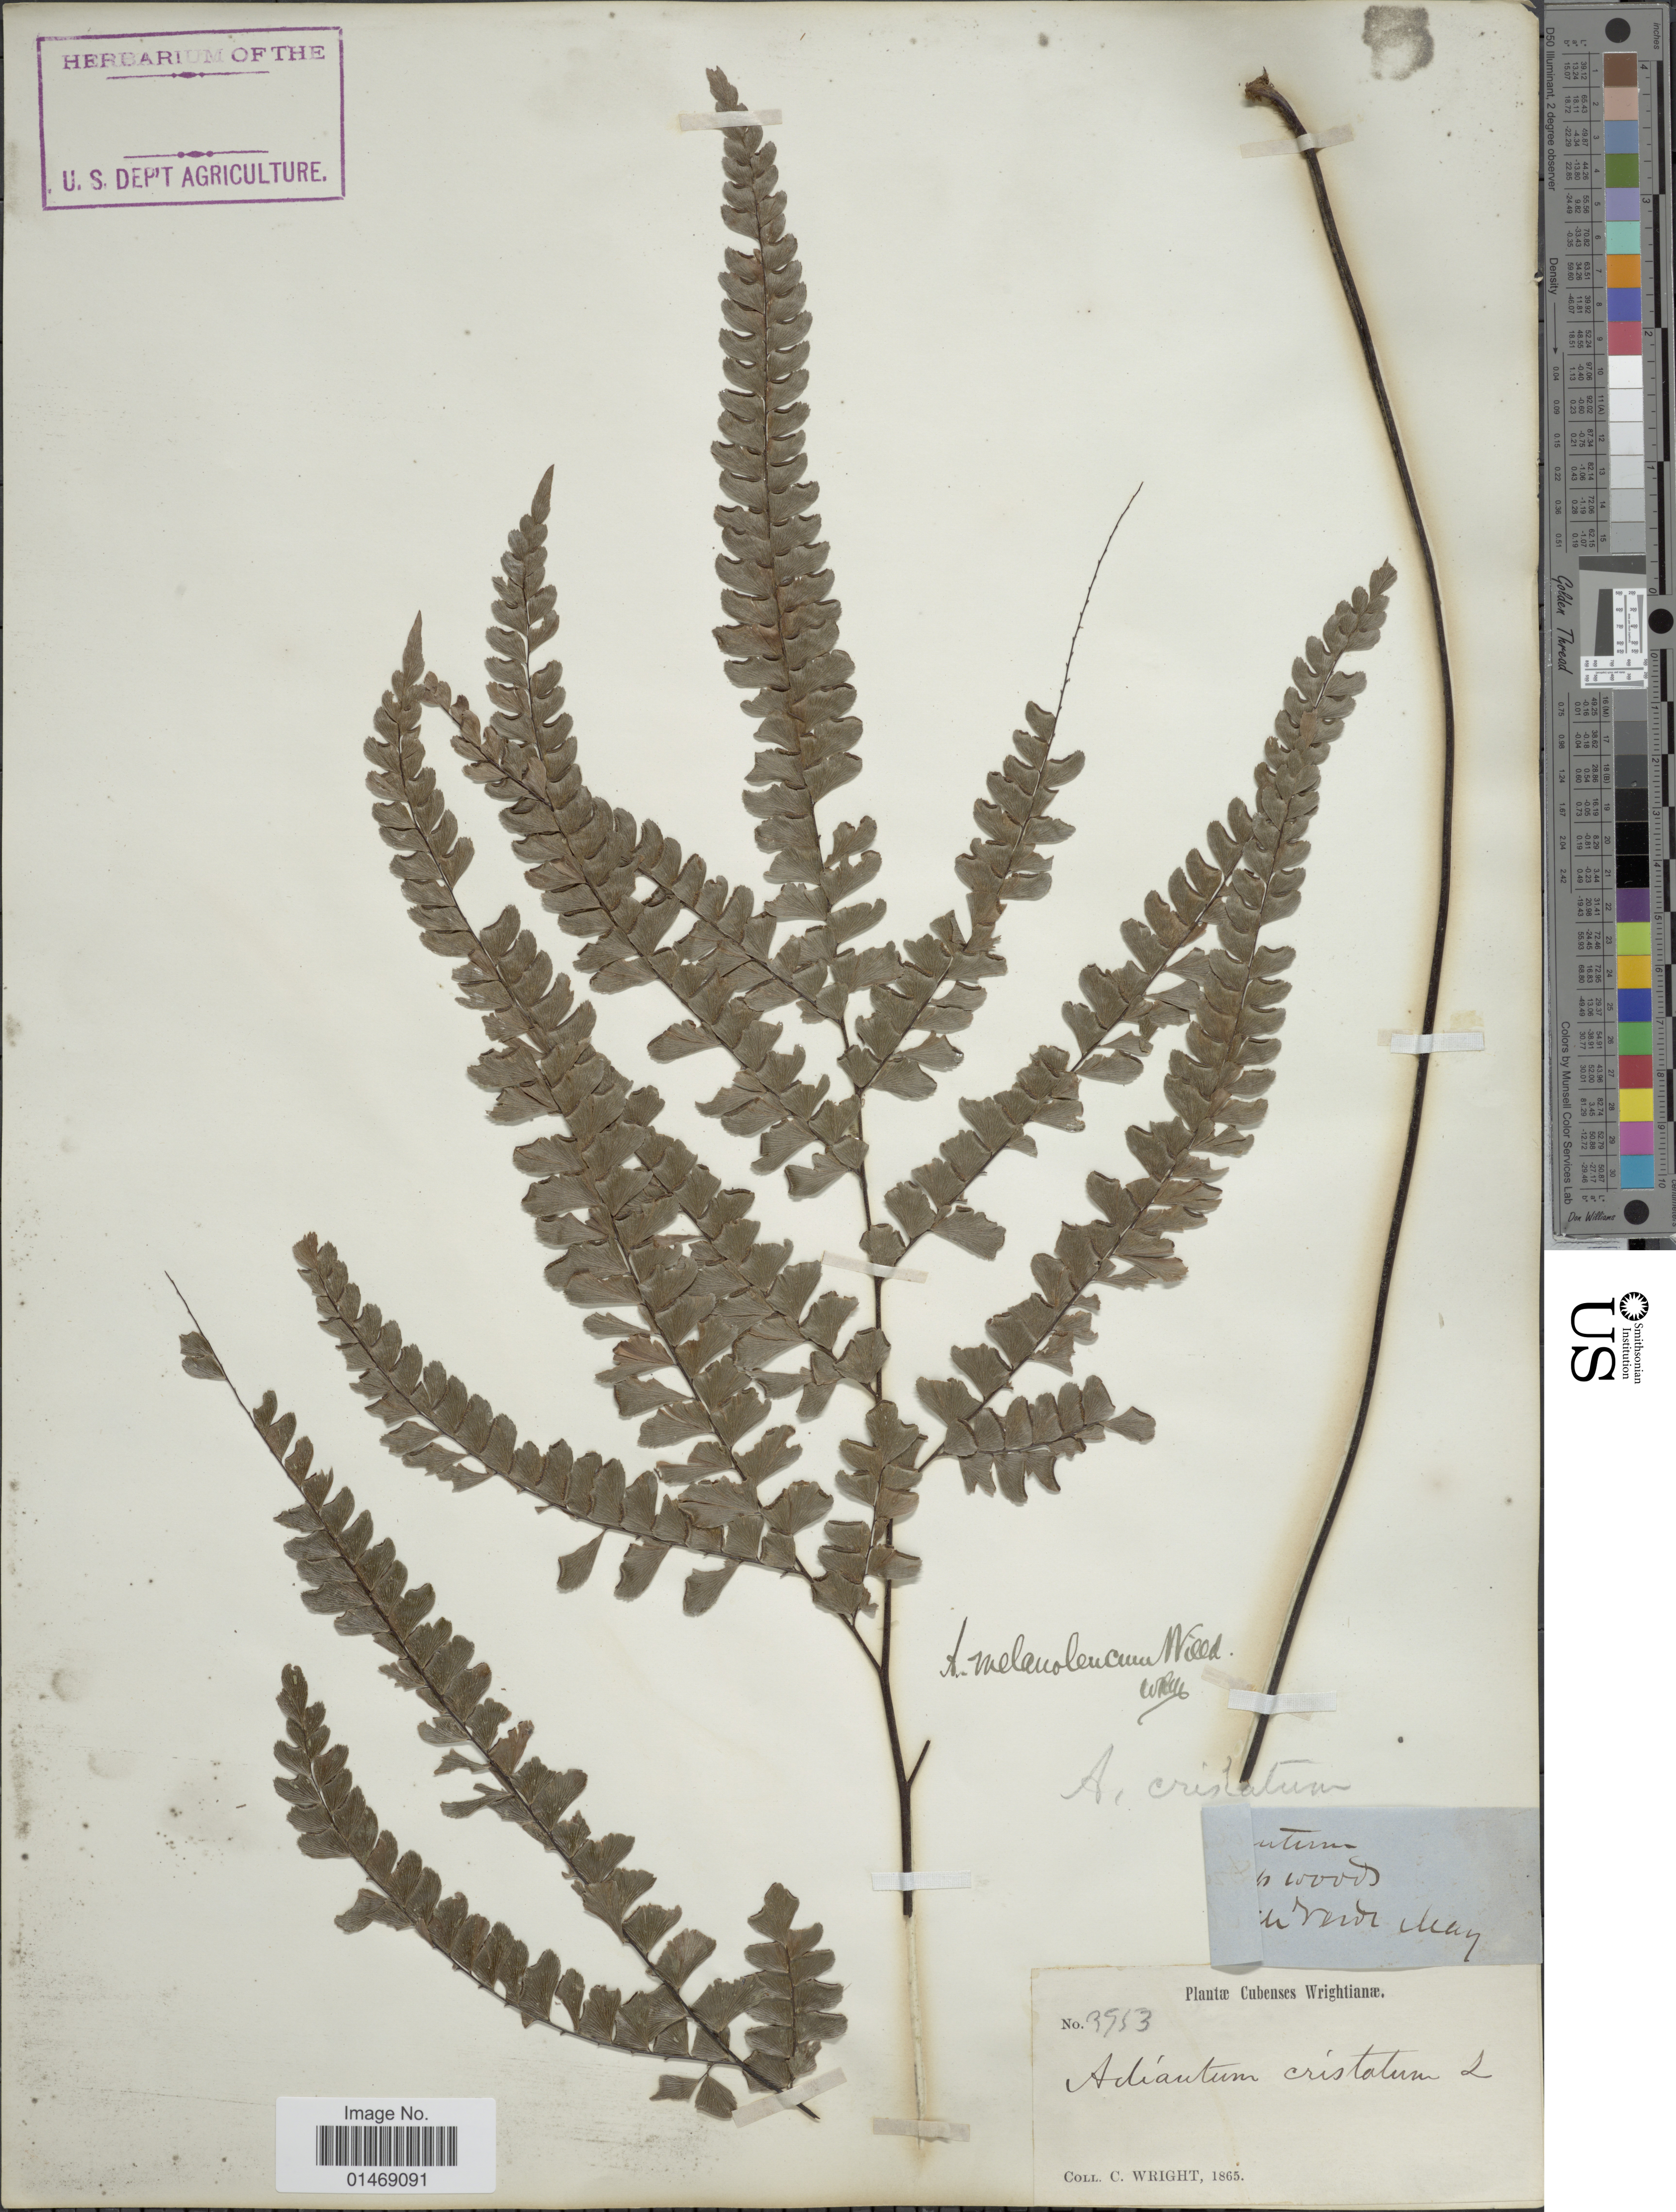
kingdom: Plantae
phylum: Tracheophyta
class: Polypodiopsida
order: Polypodiales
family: Pteridaceae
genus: Adiantum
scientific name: Adiantum melanoleucum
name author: Willd.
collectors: C. Wright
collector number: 3953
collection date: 1865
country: Cuba